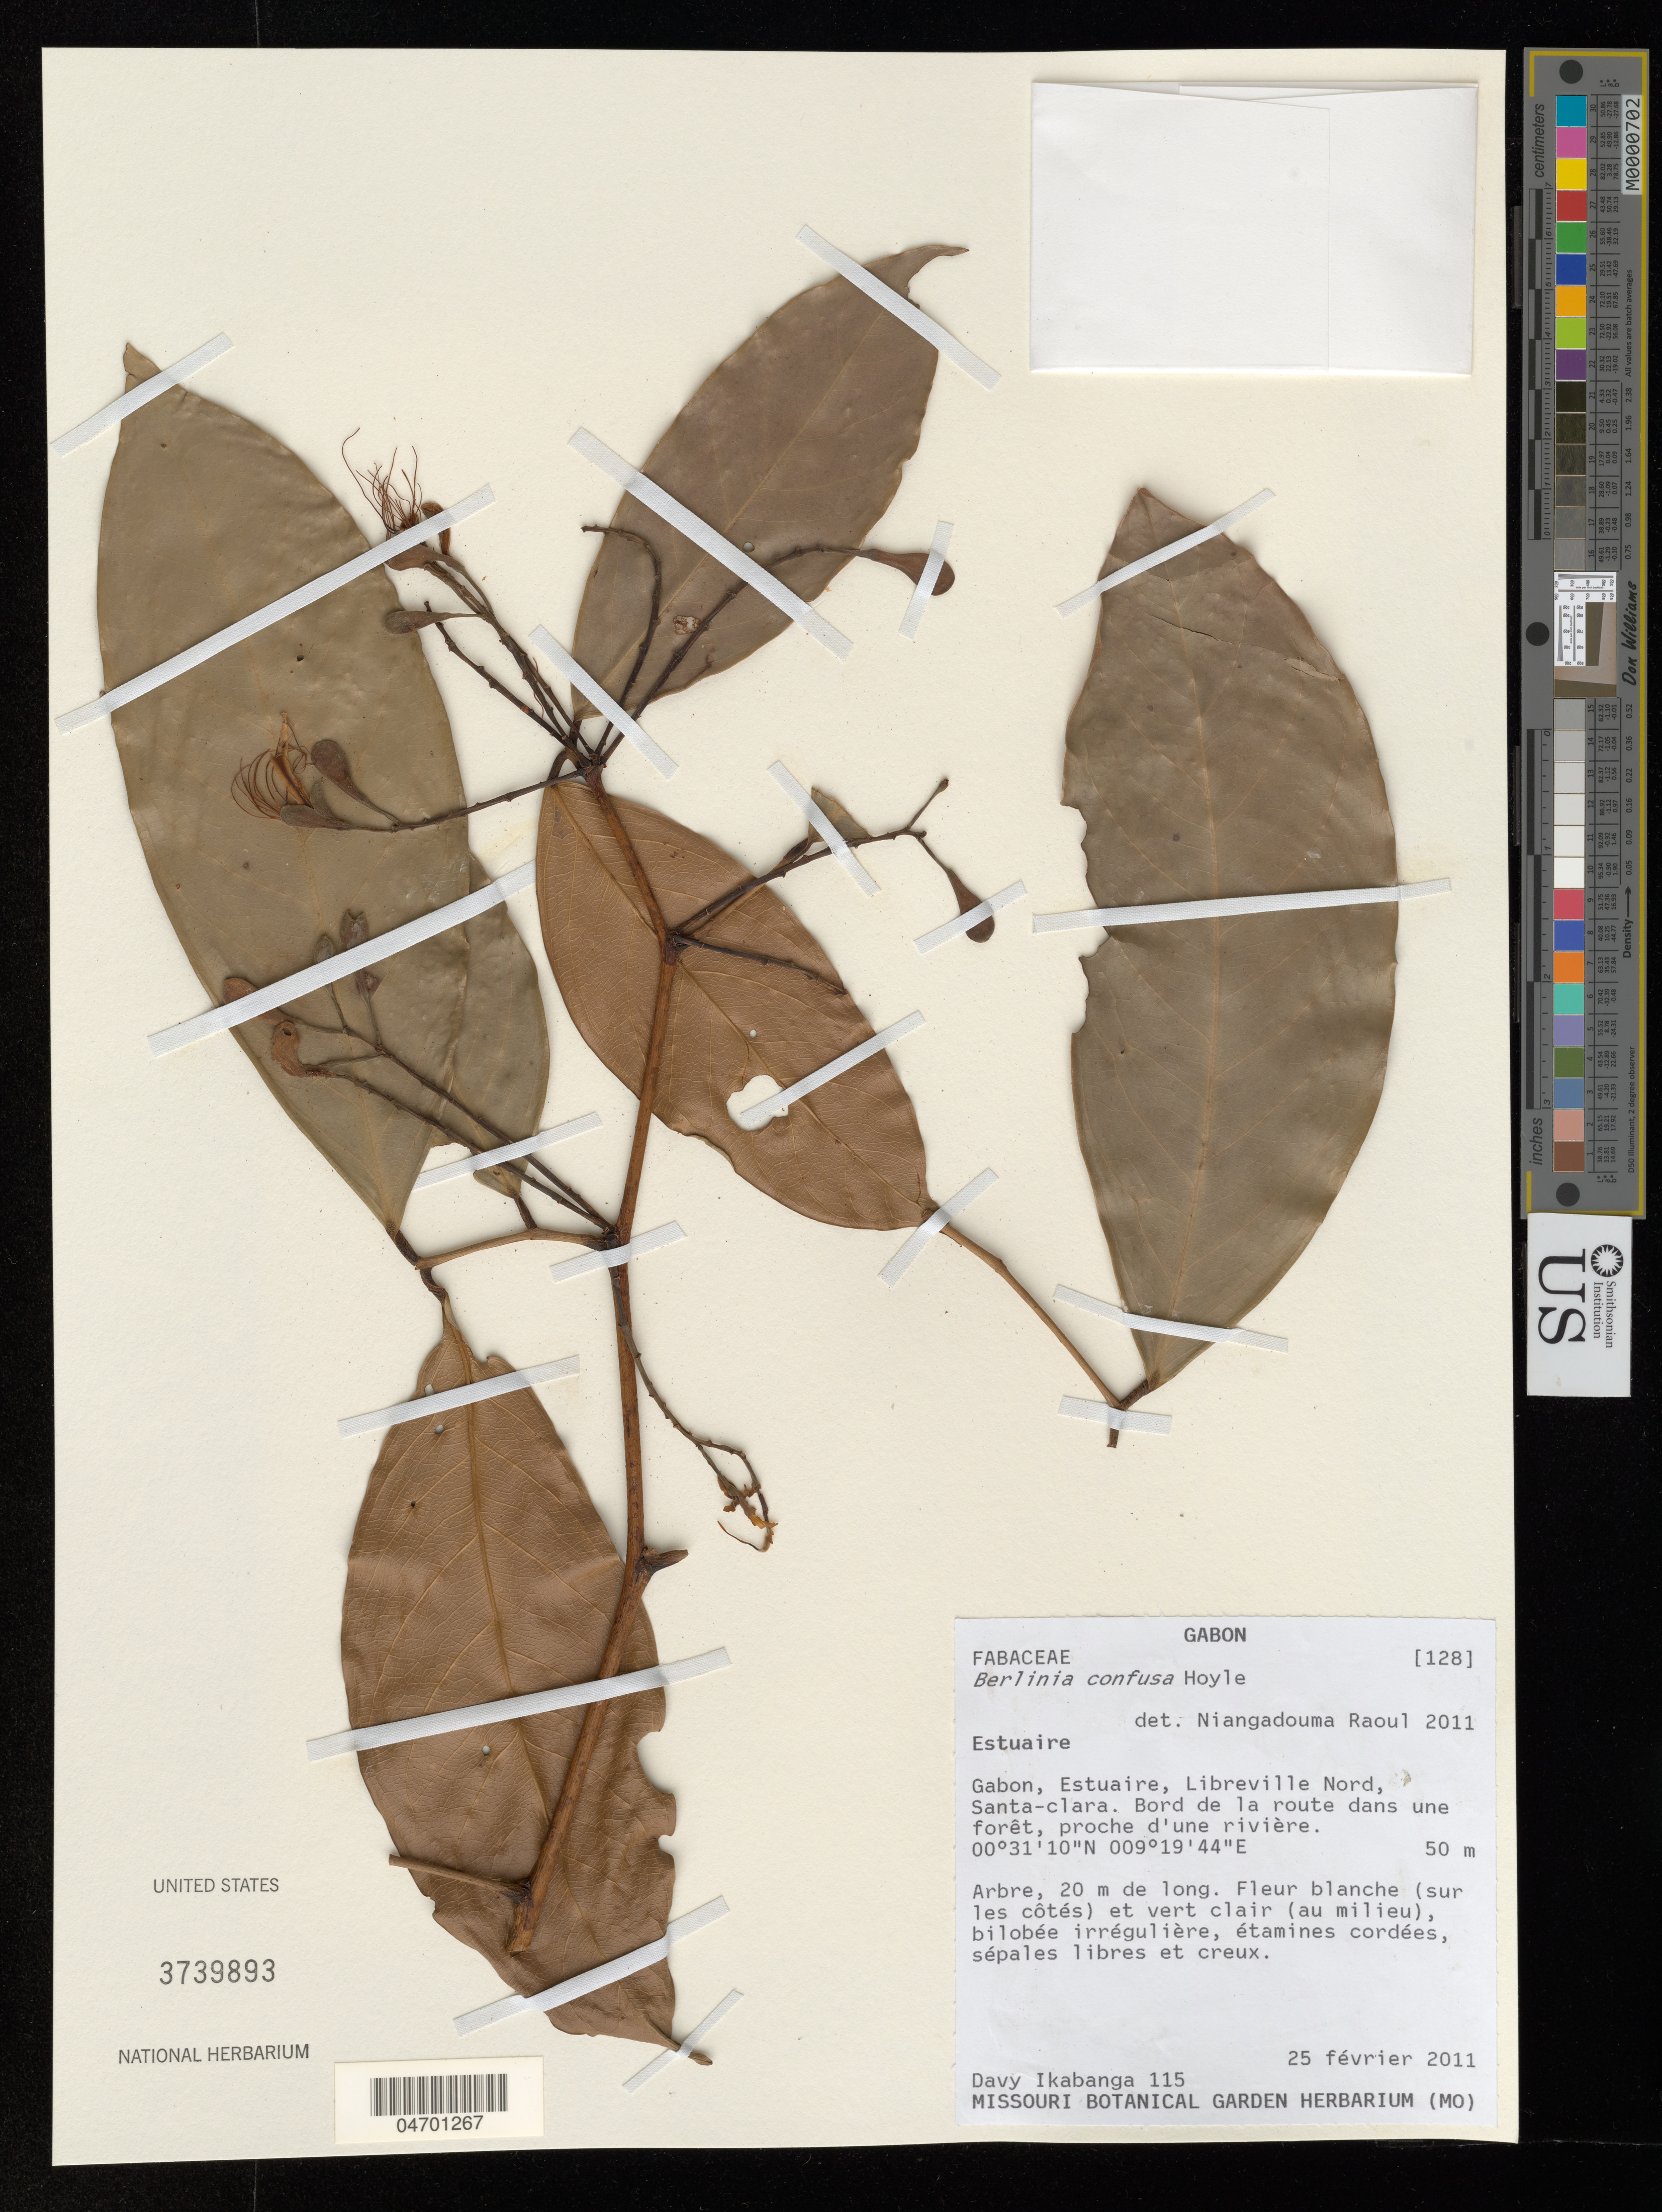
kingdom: Plantae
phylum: Tracheophyta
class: Magnoliopsida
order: Fabales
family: Fabaceae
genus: Berlinia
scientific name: Berlinia confusa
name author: Hoyle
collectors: D. Ikabanga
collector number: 115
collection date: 2011-02-25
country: Gabon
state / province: Estuaire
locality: Libreville Nord, Santa-clara. Bord de la route dans une forêt, proche d'une rivière.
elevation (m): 50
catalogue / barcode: US 3739893